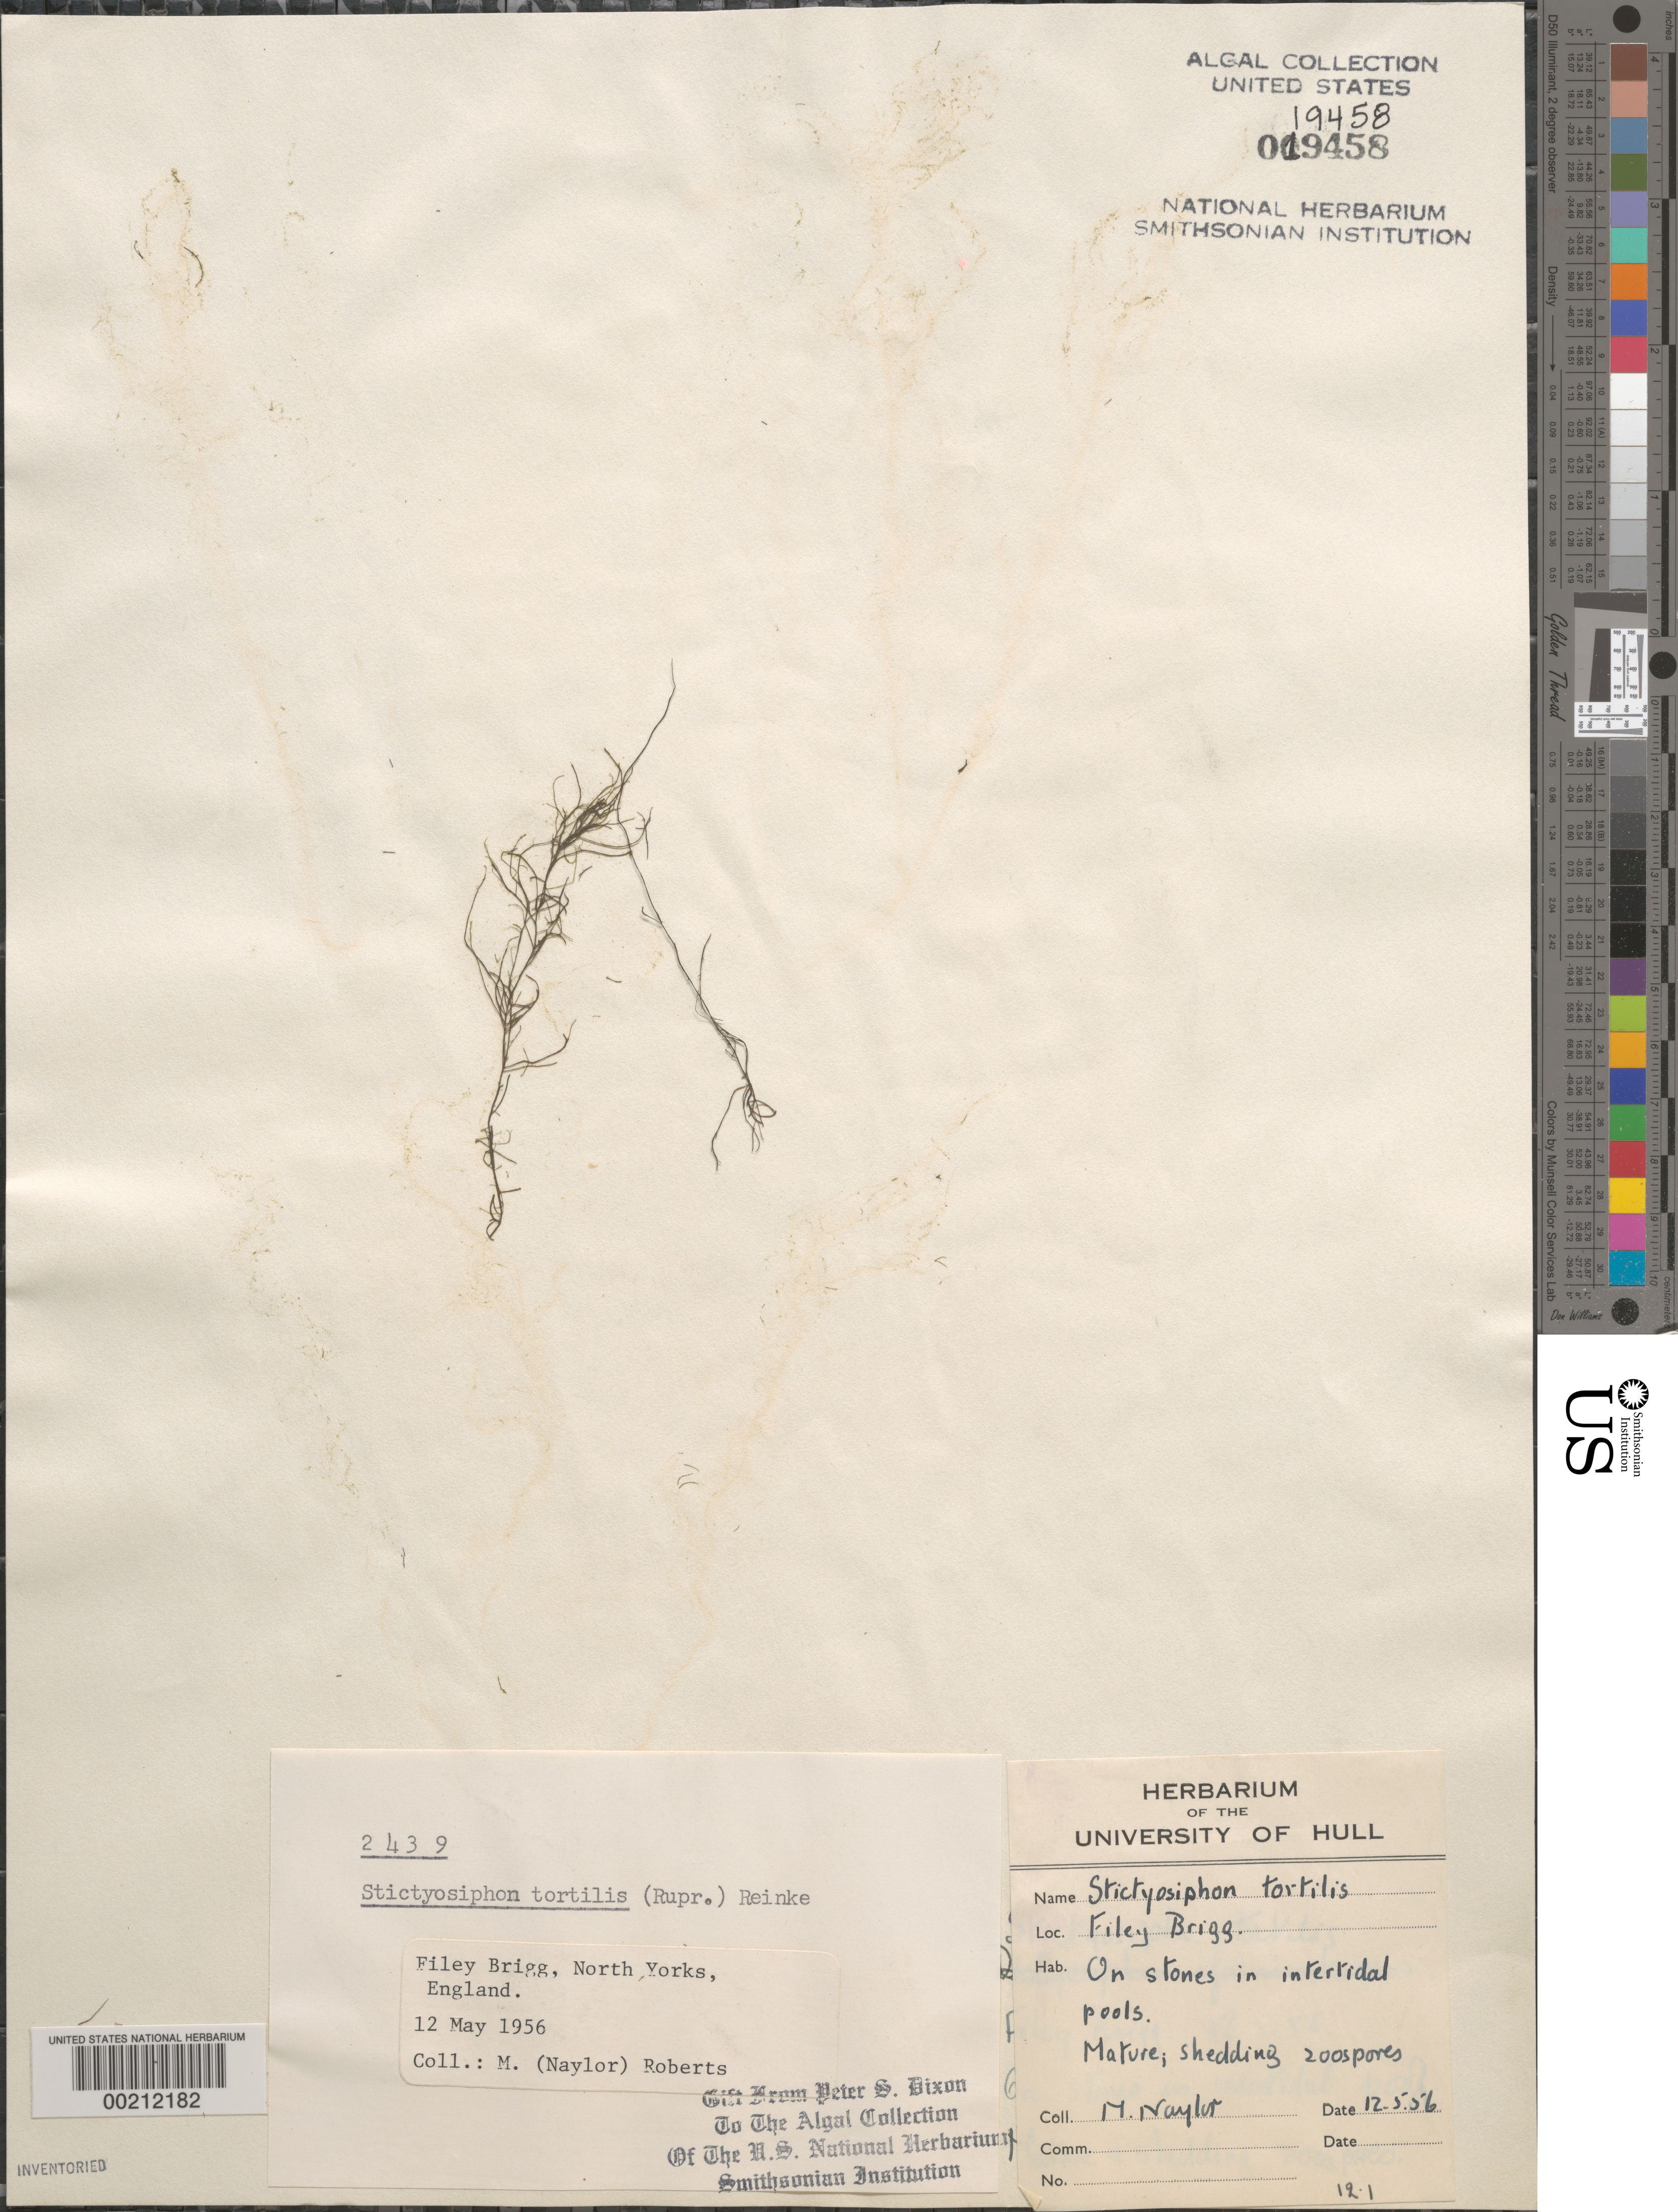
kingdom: Chromista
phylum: Ochrophyta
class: Phaeophyceae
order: Ectocarpales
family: Chordariaceae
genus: Stictyosiphon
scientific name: Stictyosiphon tortilis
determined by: Dixon, P. S.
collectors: M. Roberts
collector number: PSD 2439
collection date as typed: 12 May 1956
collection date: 1956-05-12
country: United Kingdom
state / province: England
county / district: North Yorkshire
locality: Filey Brigg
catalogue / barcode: US 19458